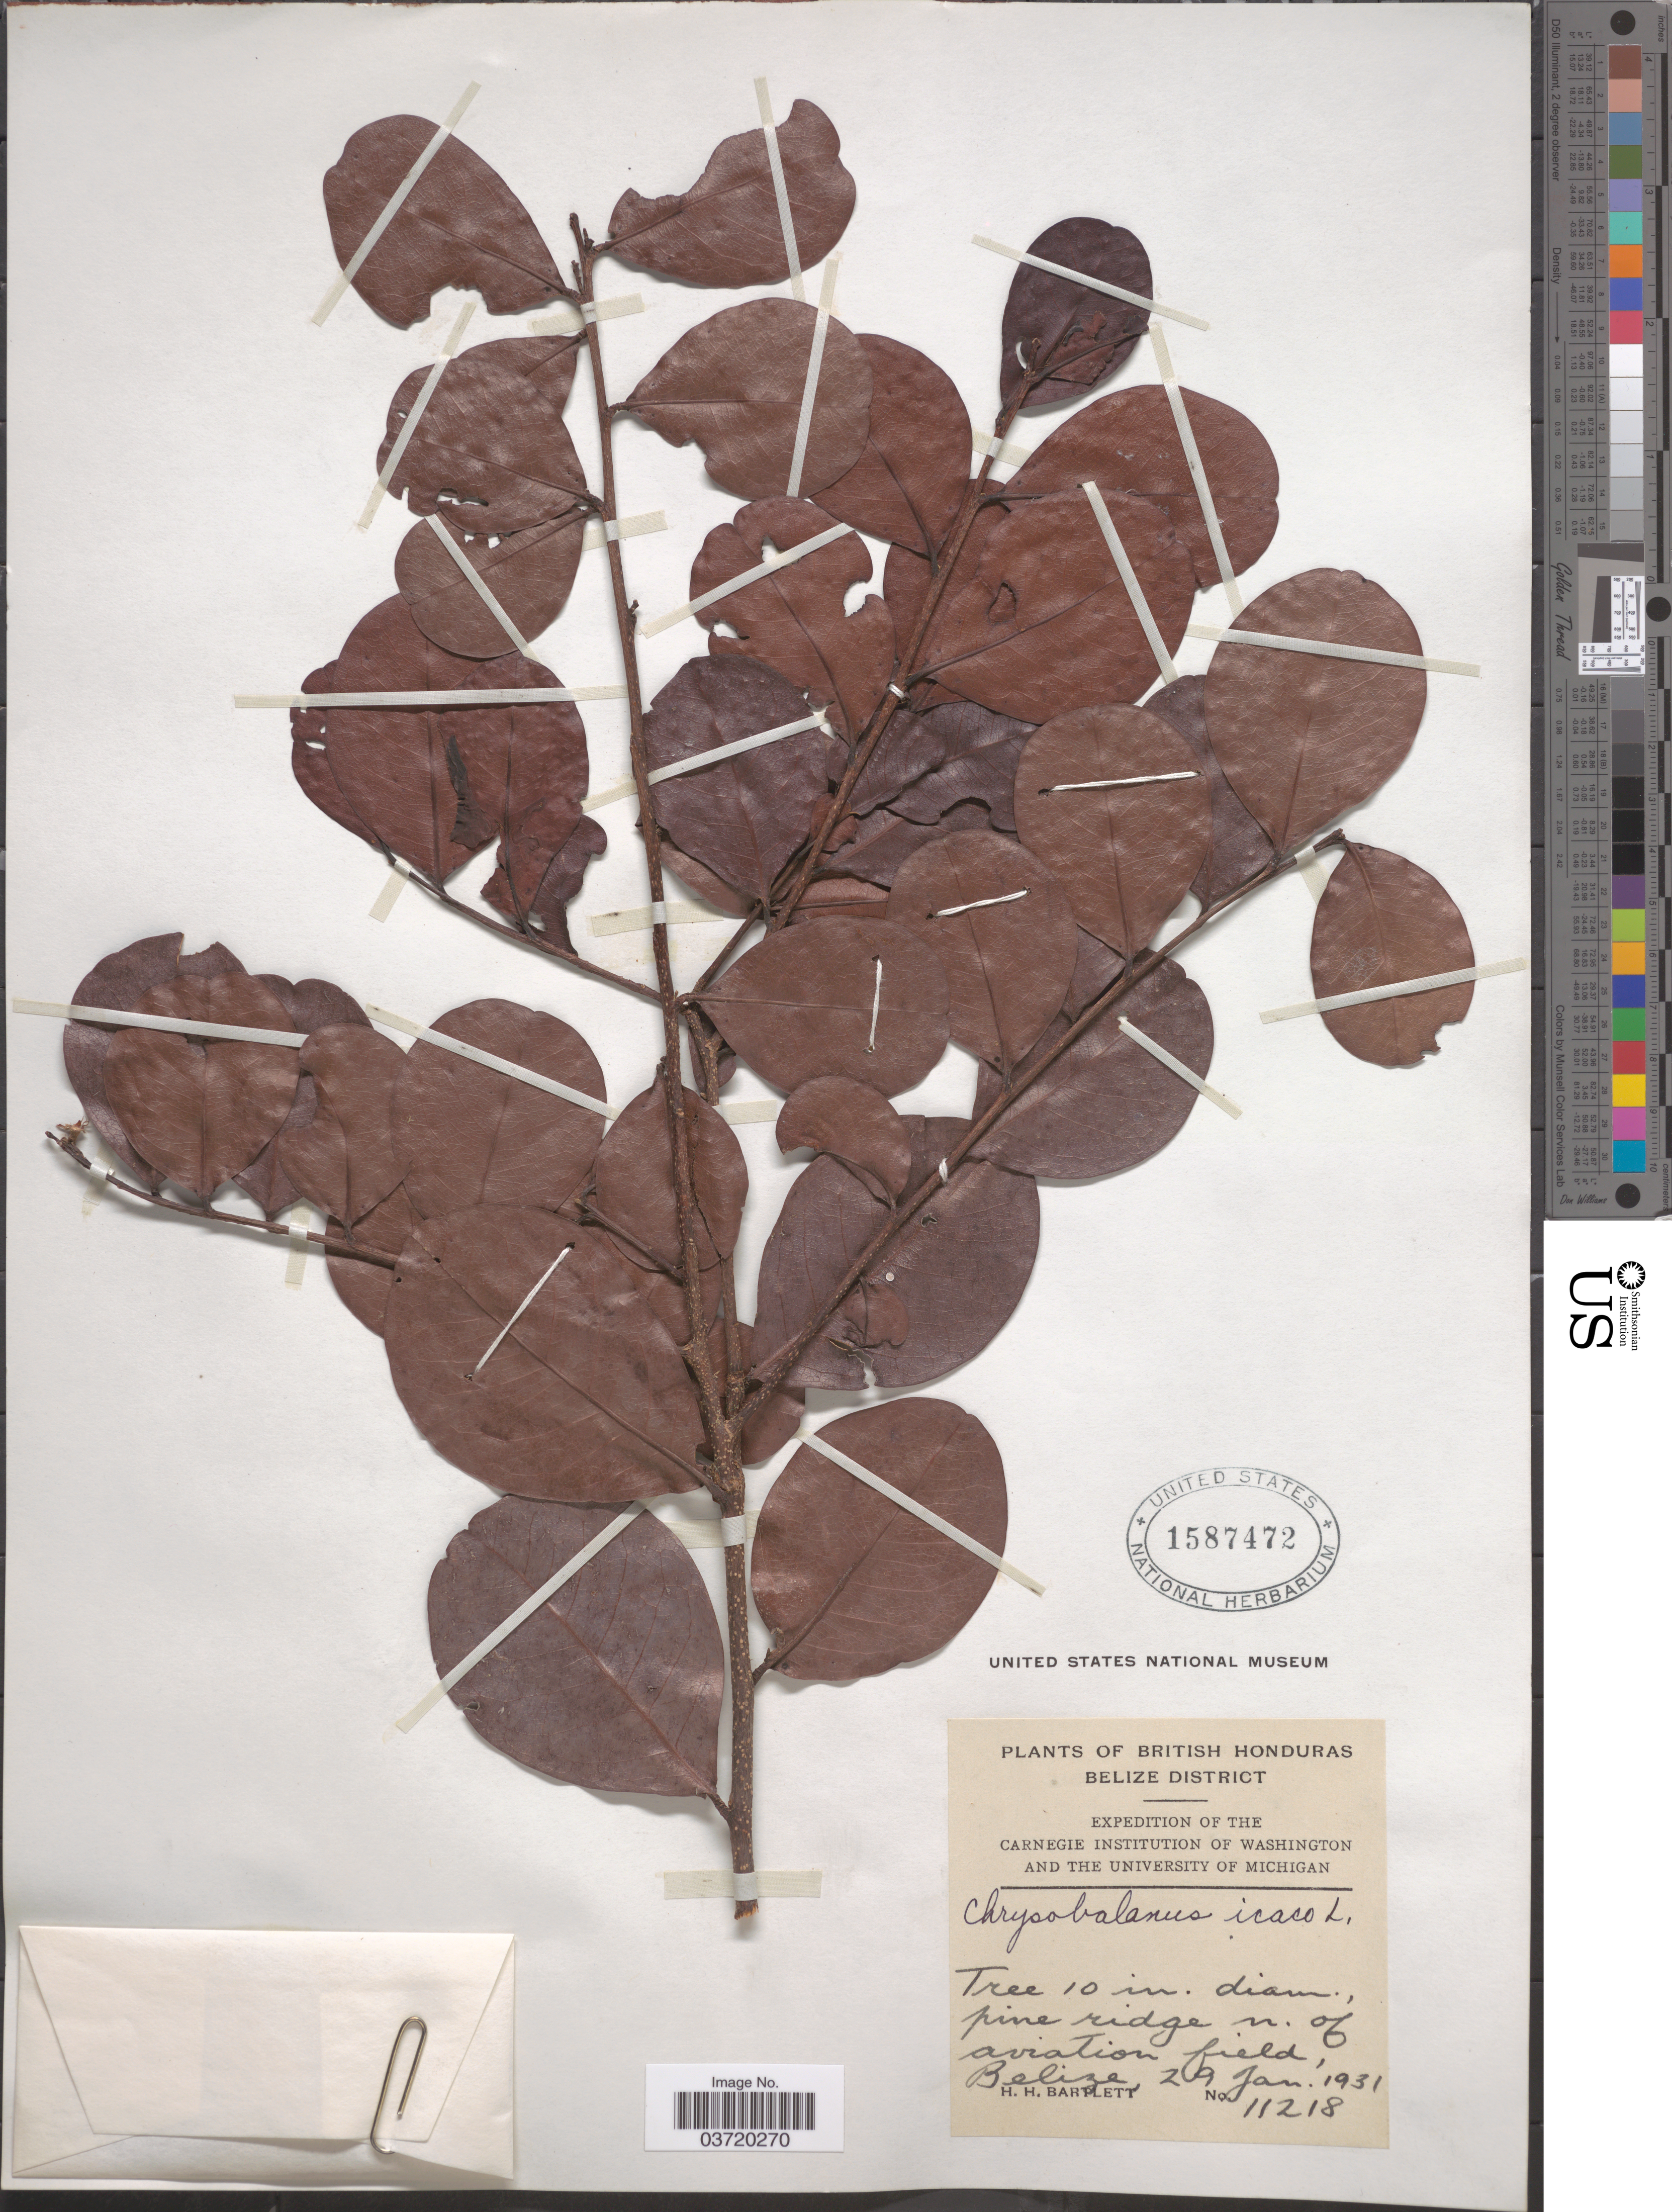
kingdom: Plantae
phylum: Tracheophyta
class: Magnoliopsida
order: Malpighiales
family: Chrysobalanaceae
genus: Chrysobalanus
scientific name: Chrysobalanus icaco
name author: L.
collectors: H. H. Bartlett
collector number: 11218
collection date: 1931-01-29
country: Belize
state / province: Belize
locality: British Honduras. Belize District. Pine ridge n. of aviation field.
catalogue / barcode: US 1587472